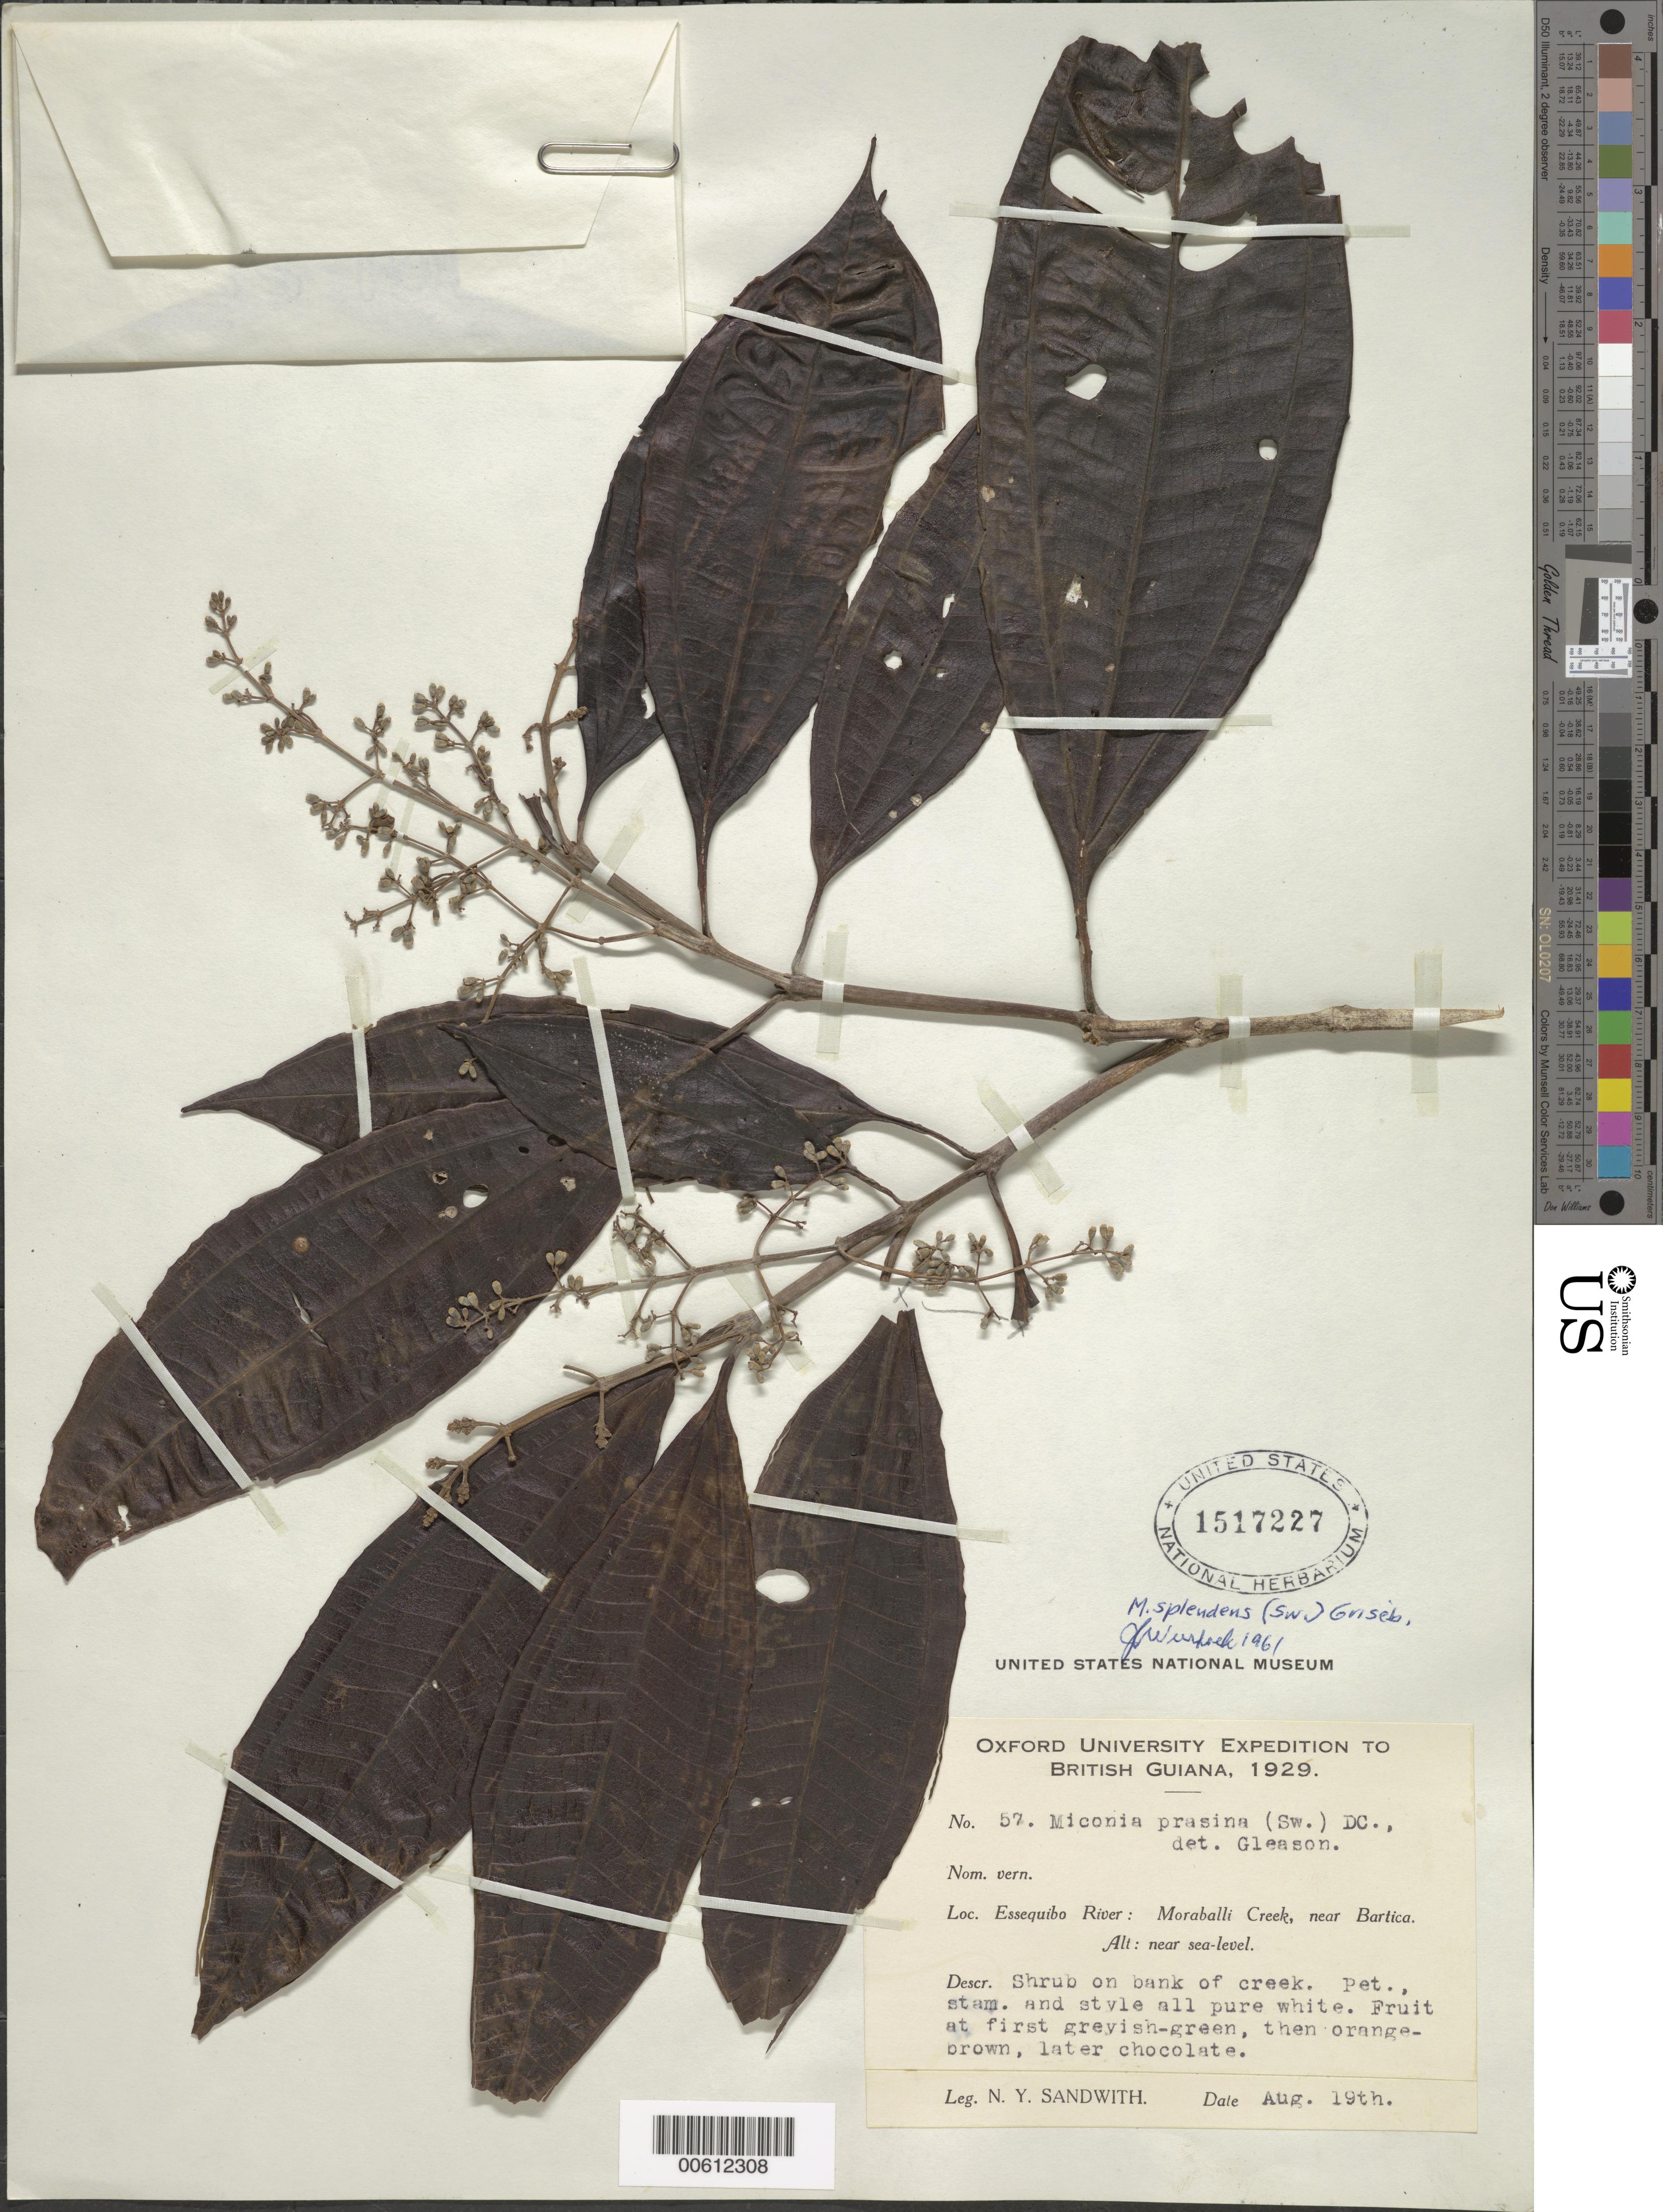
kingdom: Plantae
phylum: Tracheophyta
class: Magnoliopsida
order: Myrtales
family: Melastomataceae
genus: Miconia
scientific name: Miconia splendens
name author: (Sw.) Griseb.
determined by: Wurdack, John J., (US), US (UNITED STATES)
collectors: N. Y. Sandwith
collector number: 57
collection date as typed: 19-Aug-29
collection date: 1929-08-19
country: Guyana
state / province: U. Demerara-Berbice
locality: Moraballi Creek, Essequibo R., near Bartica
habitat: Bank of creek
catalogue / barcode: US 1517227